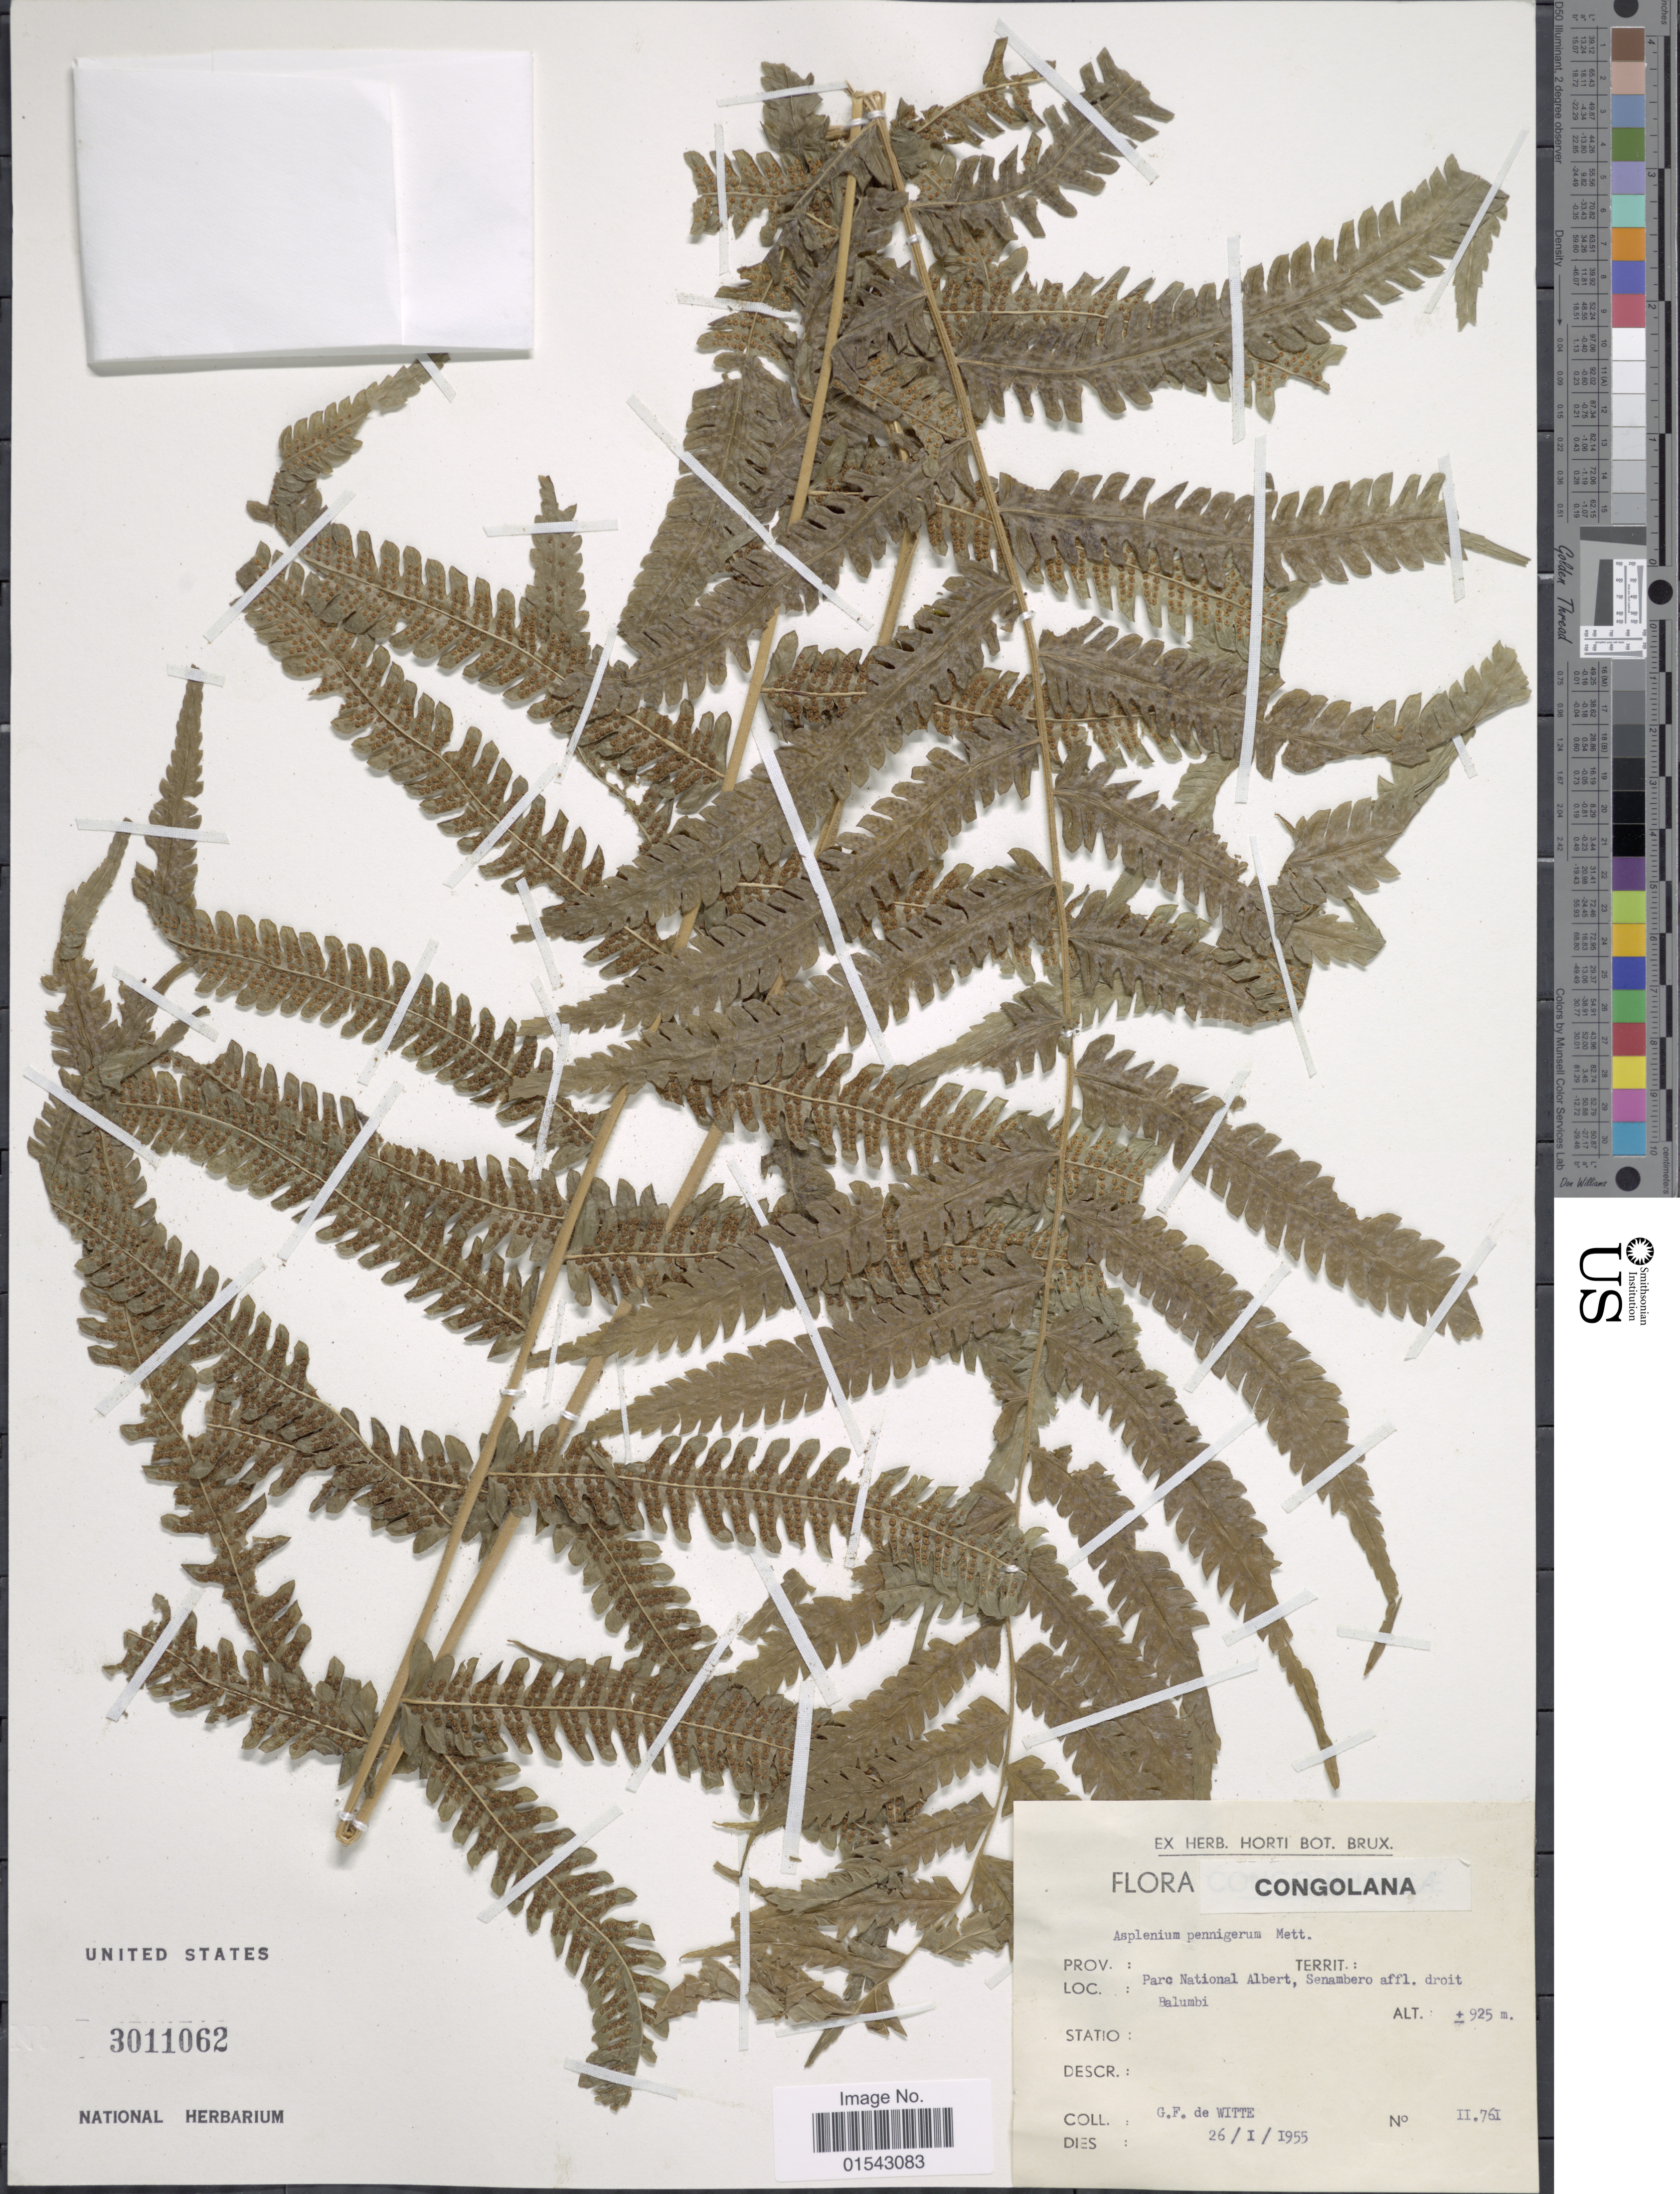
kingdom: Plantae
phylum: Tracheophyta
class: Polypodiopsida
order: Polypodiales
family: Thelypteridaceae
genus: Cyclosorus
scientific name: Cyclosorus sp.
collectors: G. de Witte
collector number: II761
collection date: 1955-01-26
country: Congo, Democratic Republic of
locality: Congolana, Parc National Albert, Senambero affl. droit Balumbi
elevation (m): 925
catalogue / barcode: US 3011062